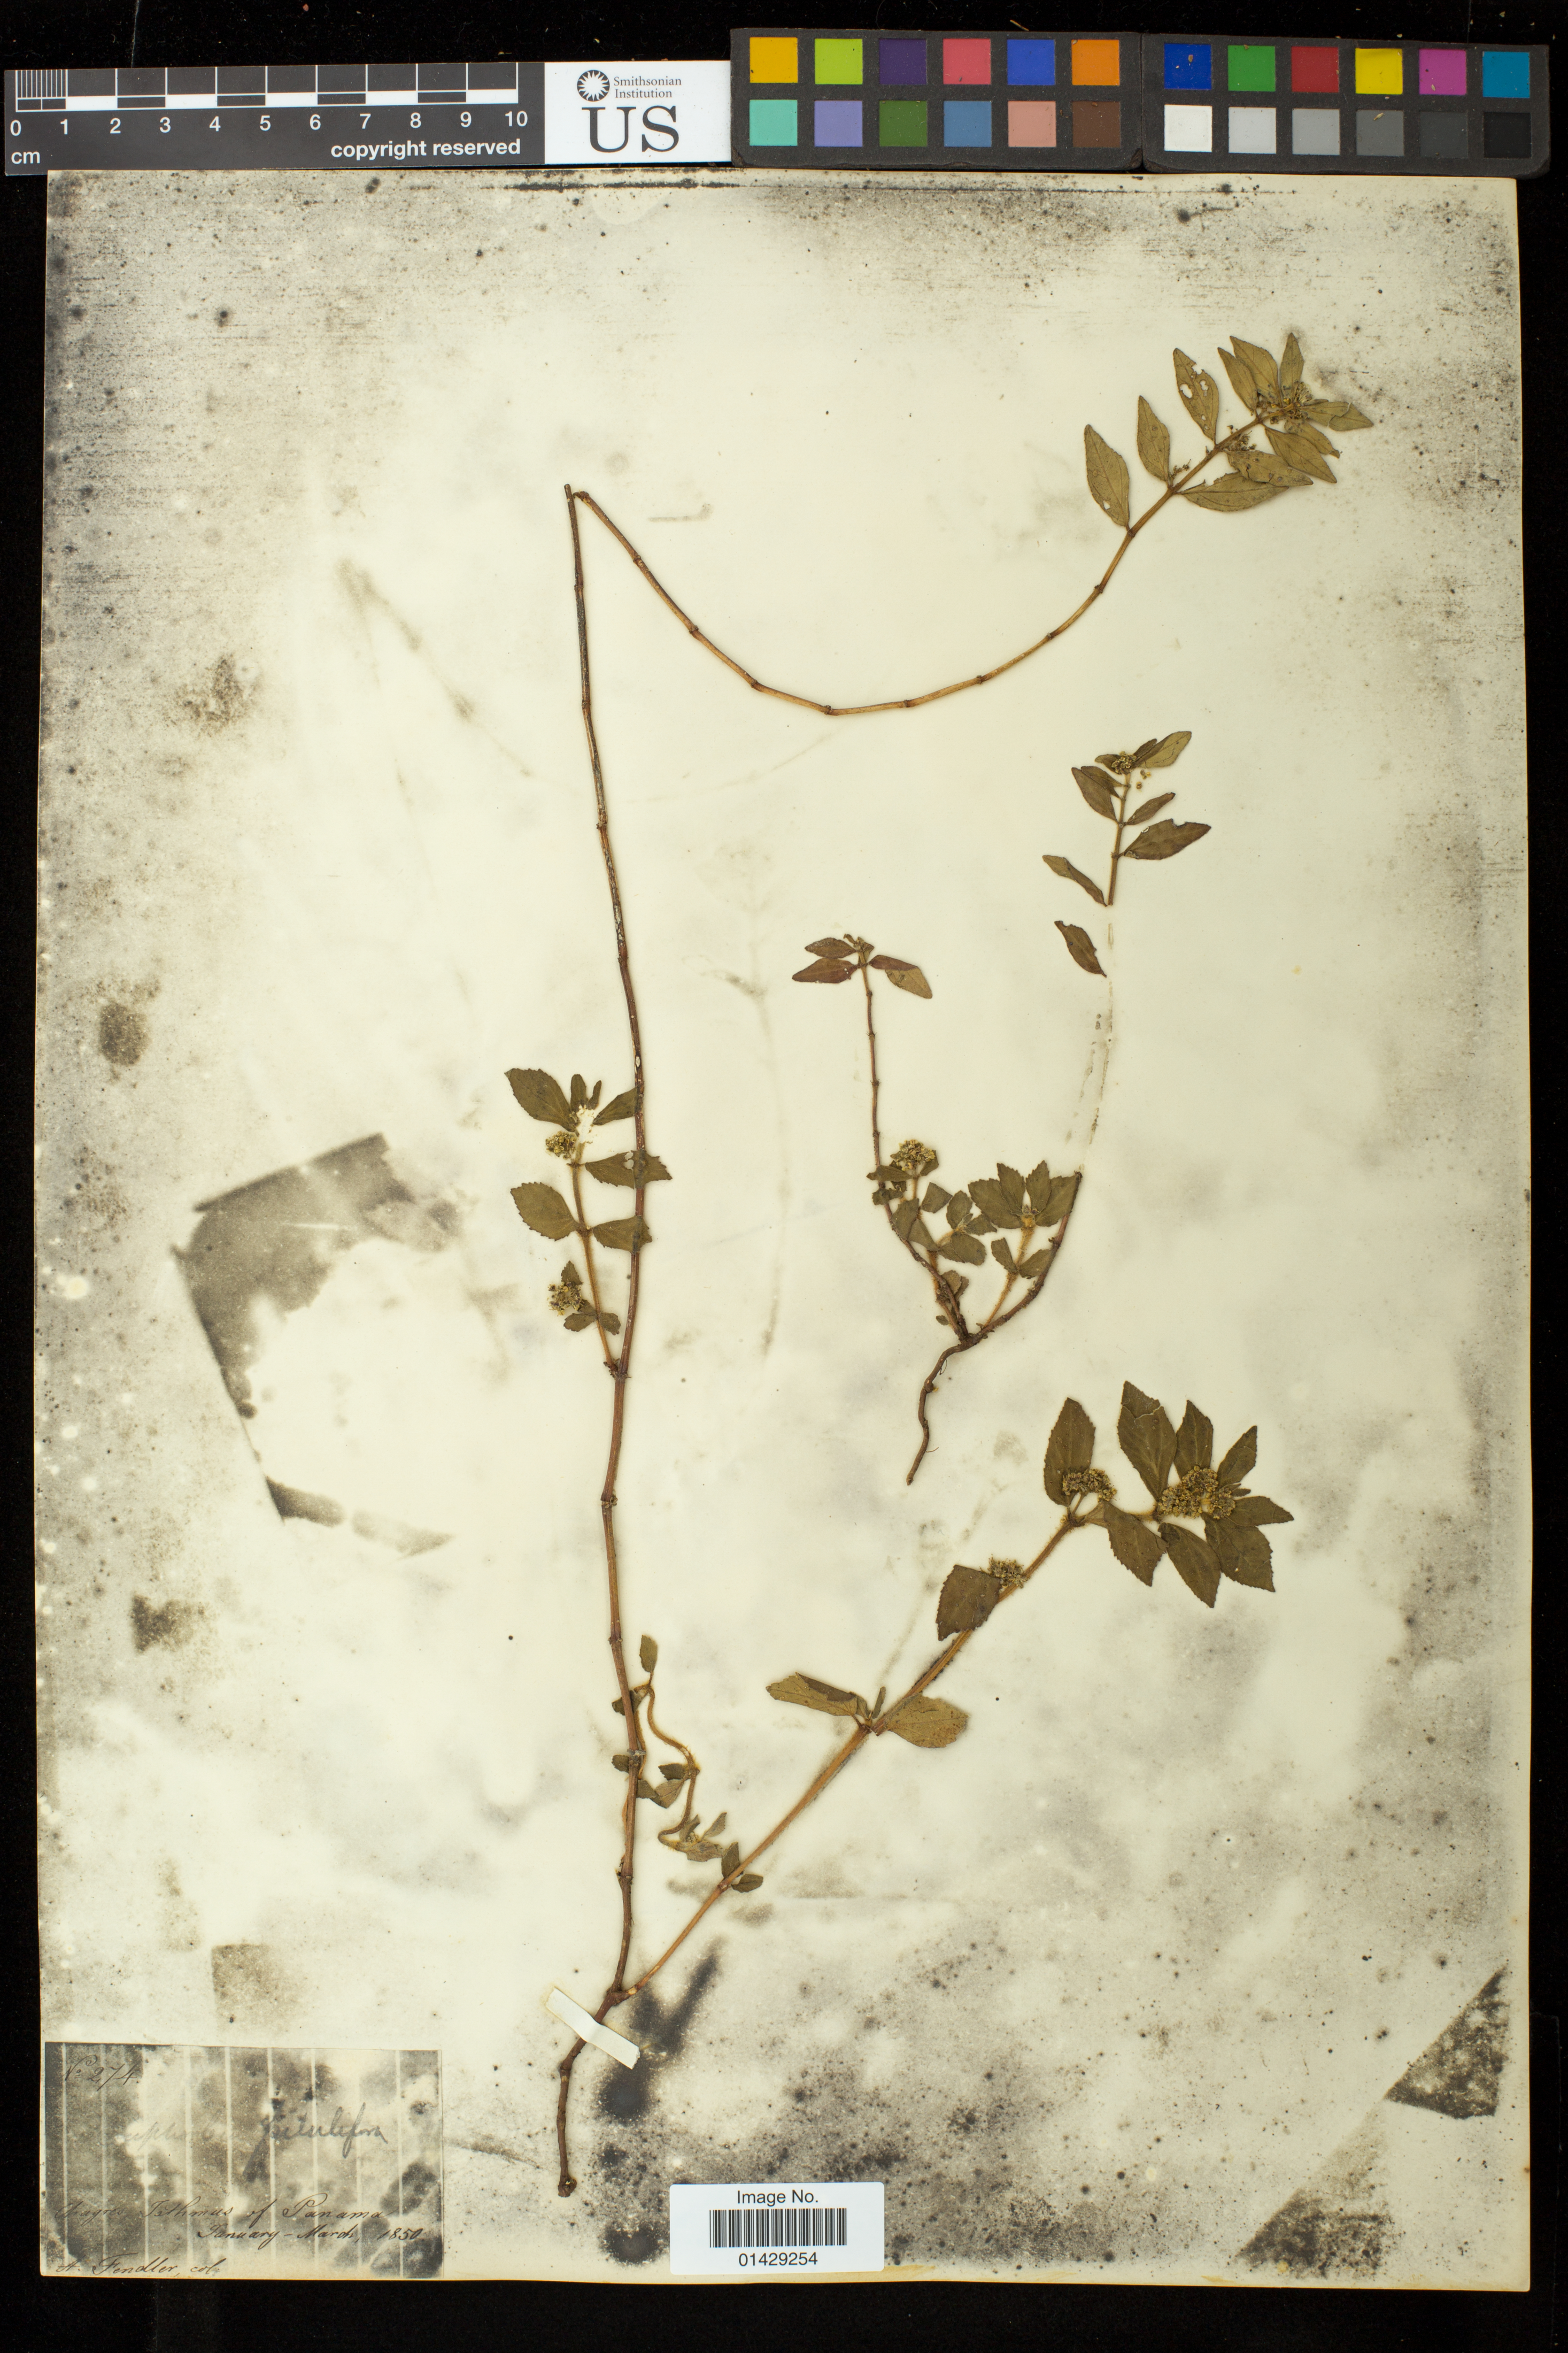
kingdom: Plantae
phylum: Tracheophyta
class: Magnoliopsida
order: Malpighiales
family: Euphorbiaceae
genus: Euphorbia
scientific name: Euphorbia hirta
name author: L.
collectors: A. Fendler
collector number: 274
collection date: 1850-01/1850-03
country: Panama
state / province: Colón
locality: Chagres, Isthmus of Panama